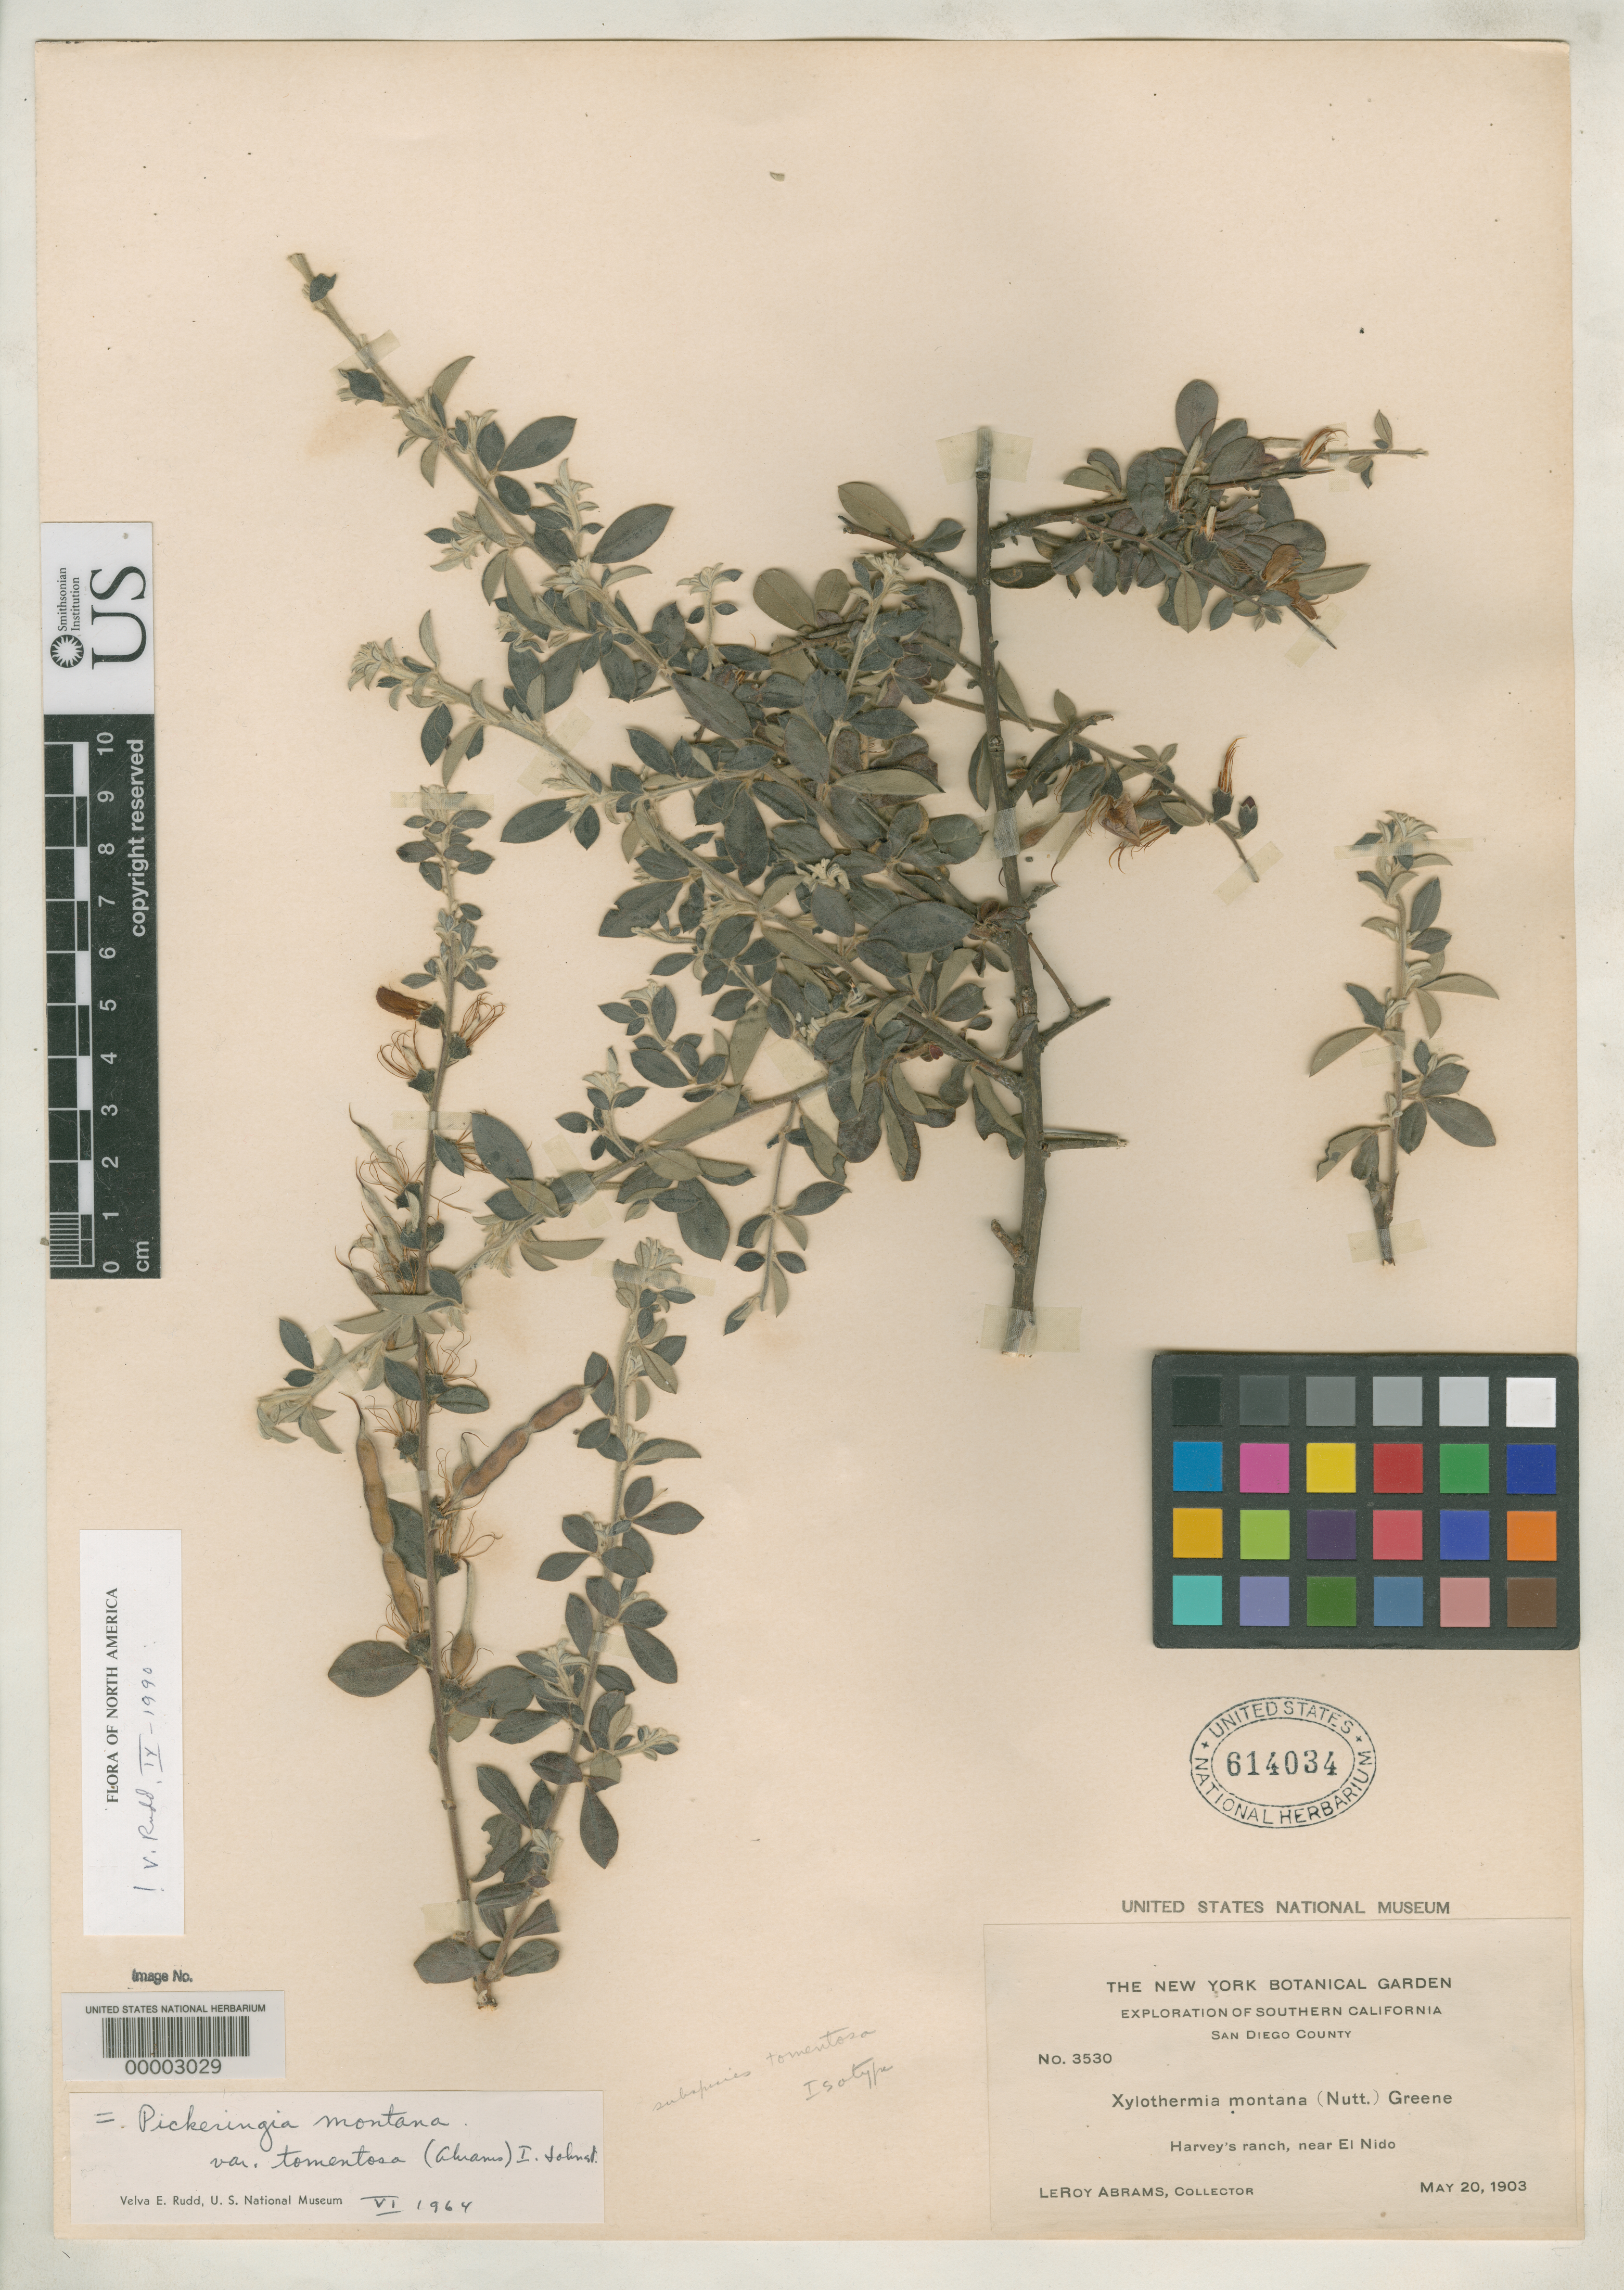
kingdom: Plantae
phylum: Tracheophyta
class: Magnoliopsida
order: Fabales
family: Fabaceae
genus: Xylothermia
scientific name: Xylothermia montana subsp. tomentosa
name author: Abrams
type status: Isotype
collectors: L. Abrams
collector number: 3530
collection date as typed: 20 May 1903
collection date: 1903-05-20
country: United States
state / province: California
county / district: San Diego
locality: Near El Nido.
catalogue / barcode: US 614034